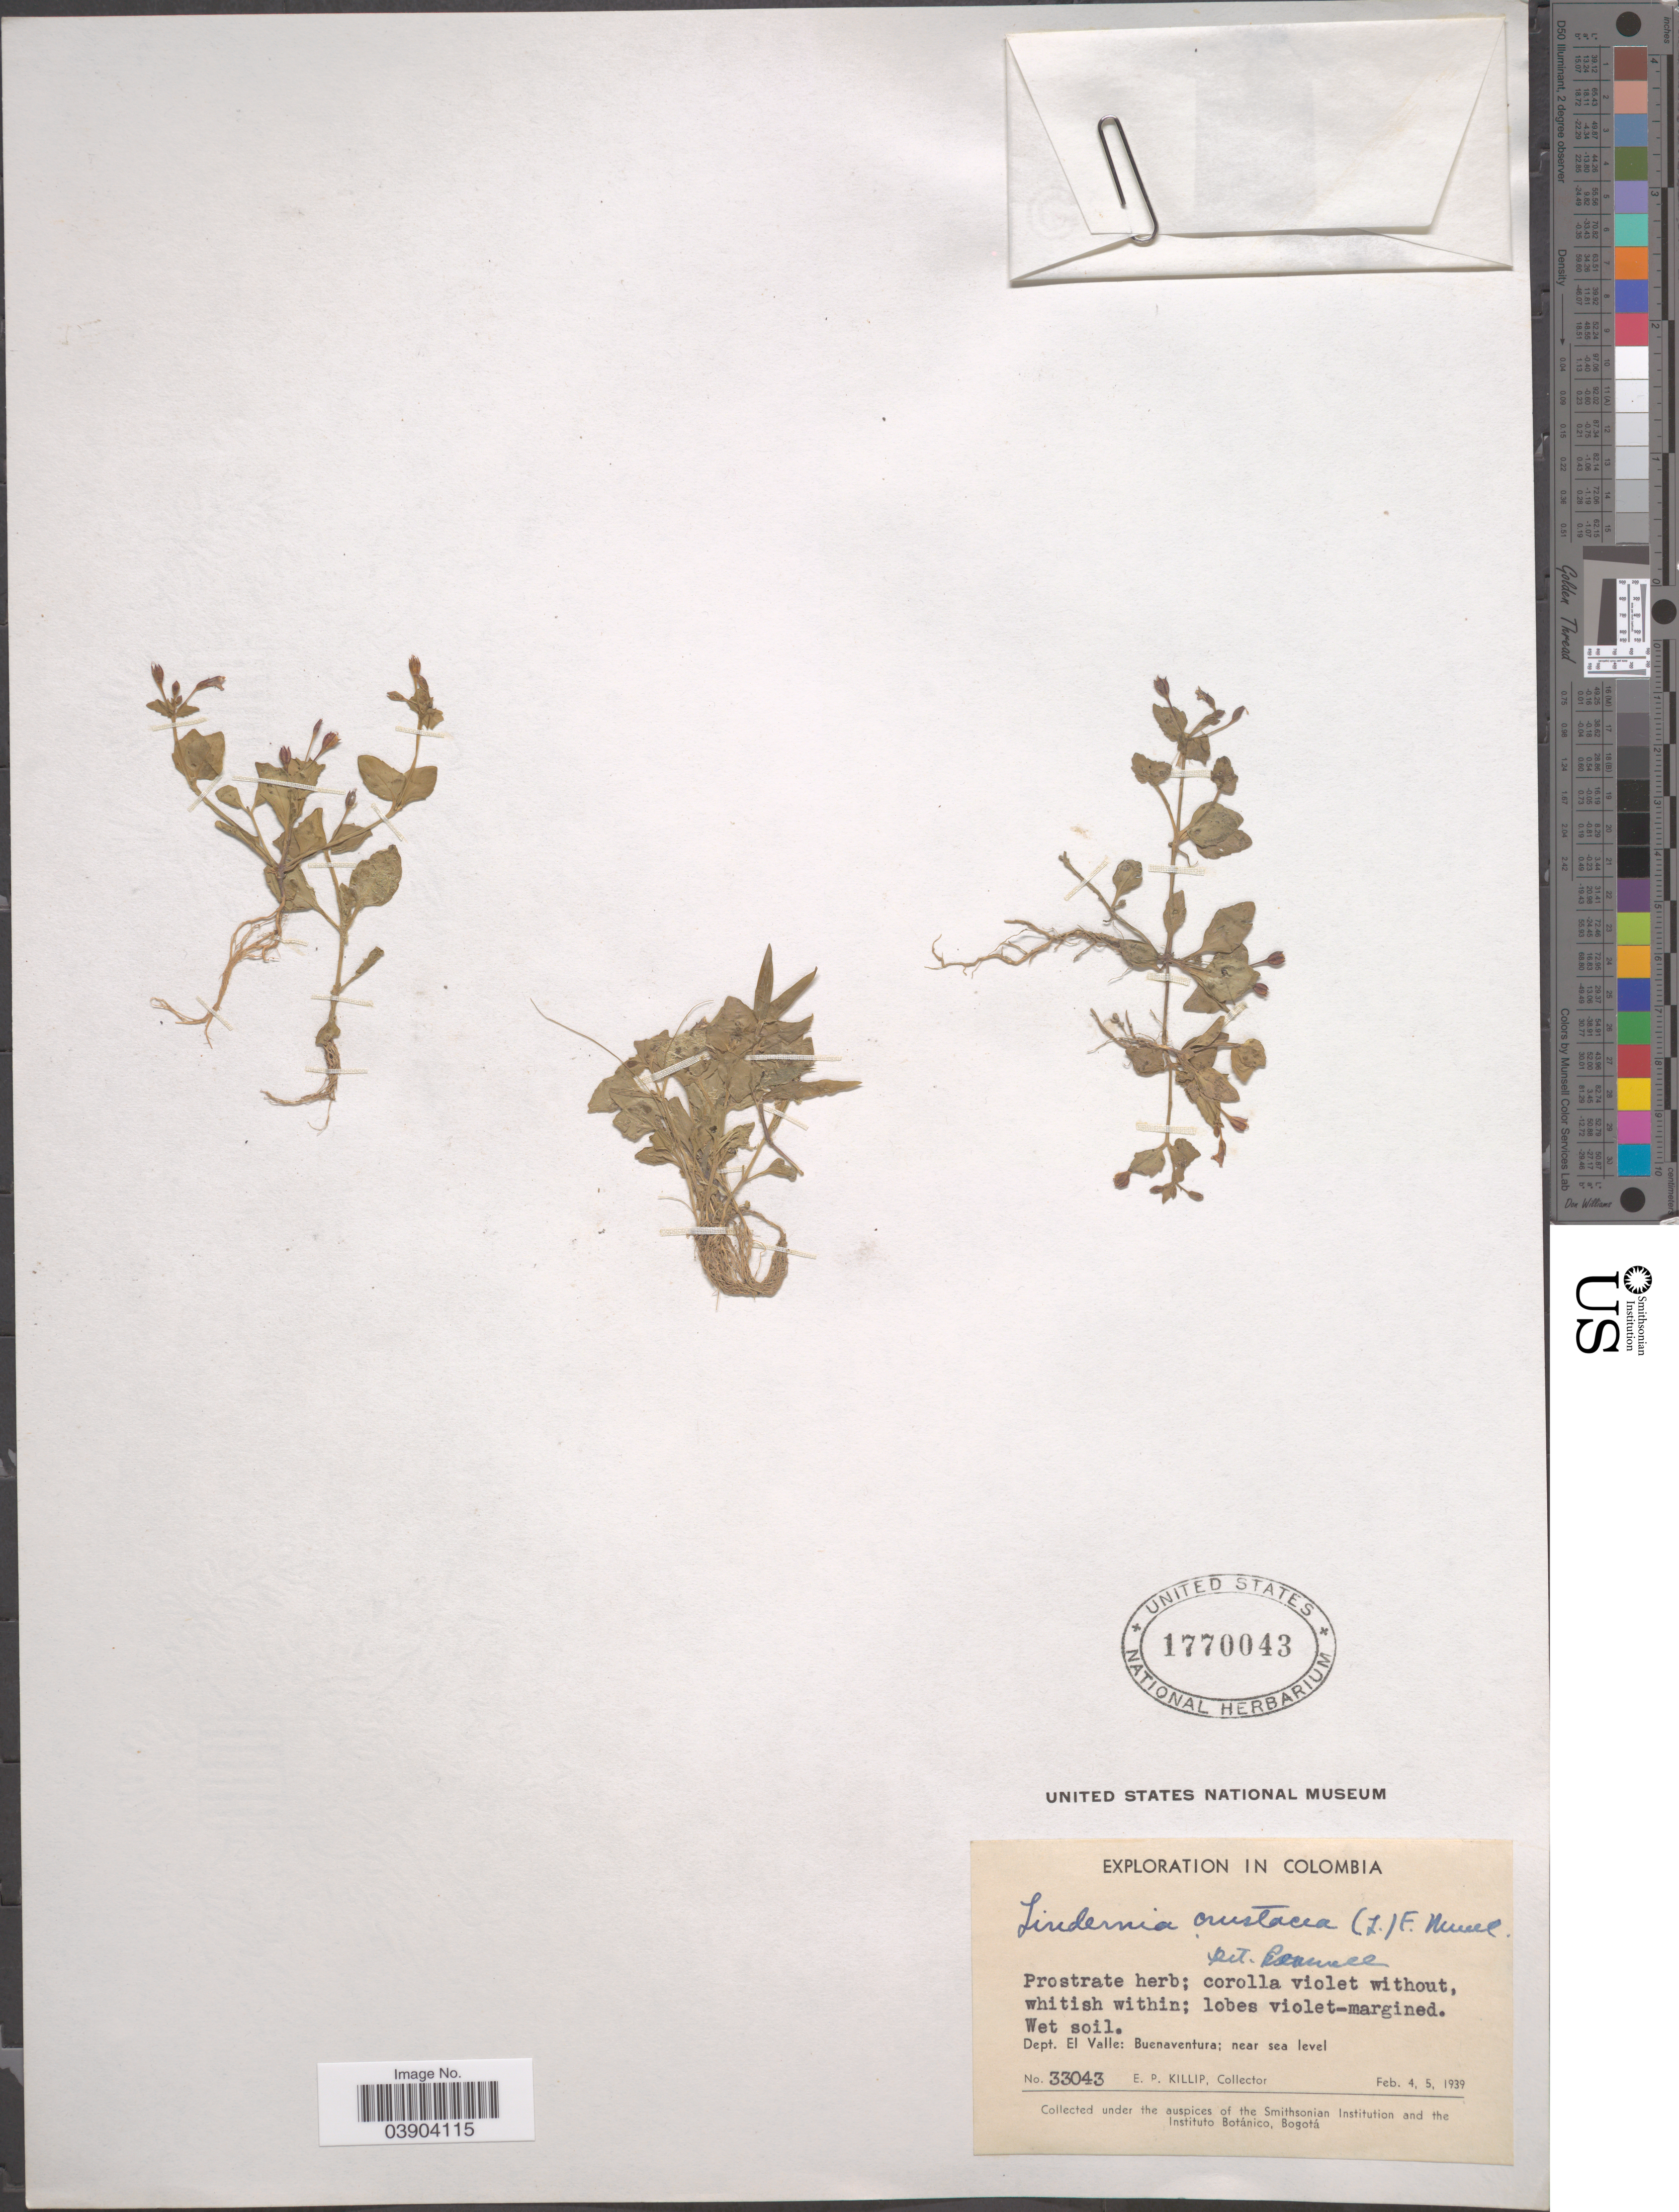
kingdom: Plantae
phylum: Tracheophyta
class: Magnoliopsida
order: Lamiales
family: Linderniaceae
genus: Lindernia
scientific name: Lindernia crustacea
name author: (L.) F. Muell.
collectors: E. P. Killip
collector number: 33043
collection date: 1939-02-04/1939-02-05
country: Colombia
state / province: Valle del Cauca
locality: Dept. El Valle: Buenaventura.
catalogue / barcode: US 1770043